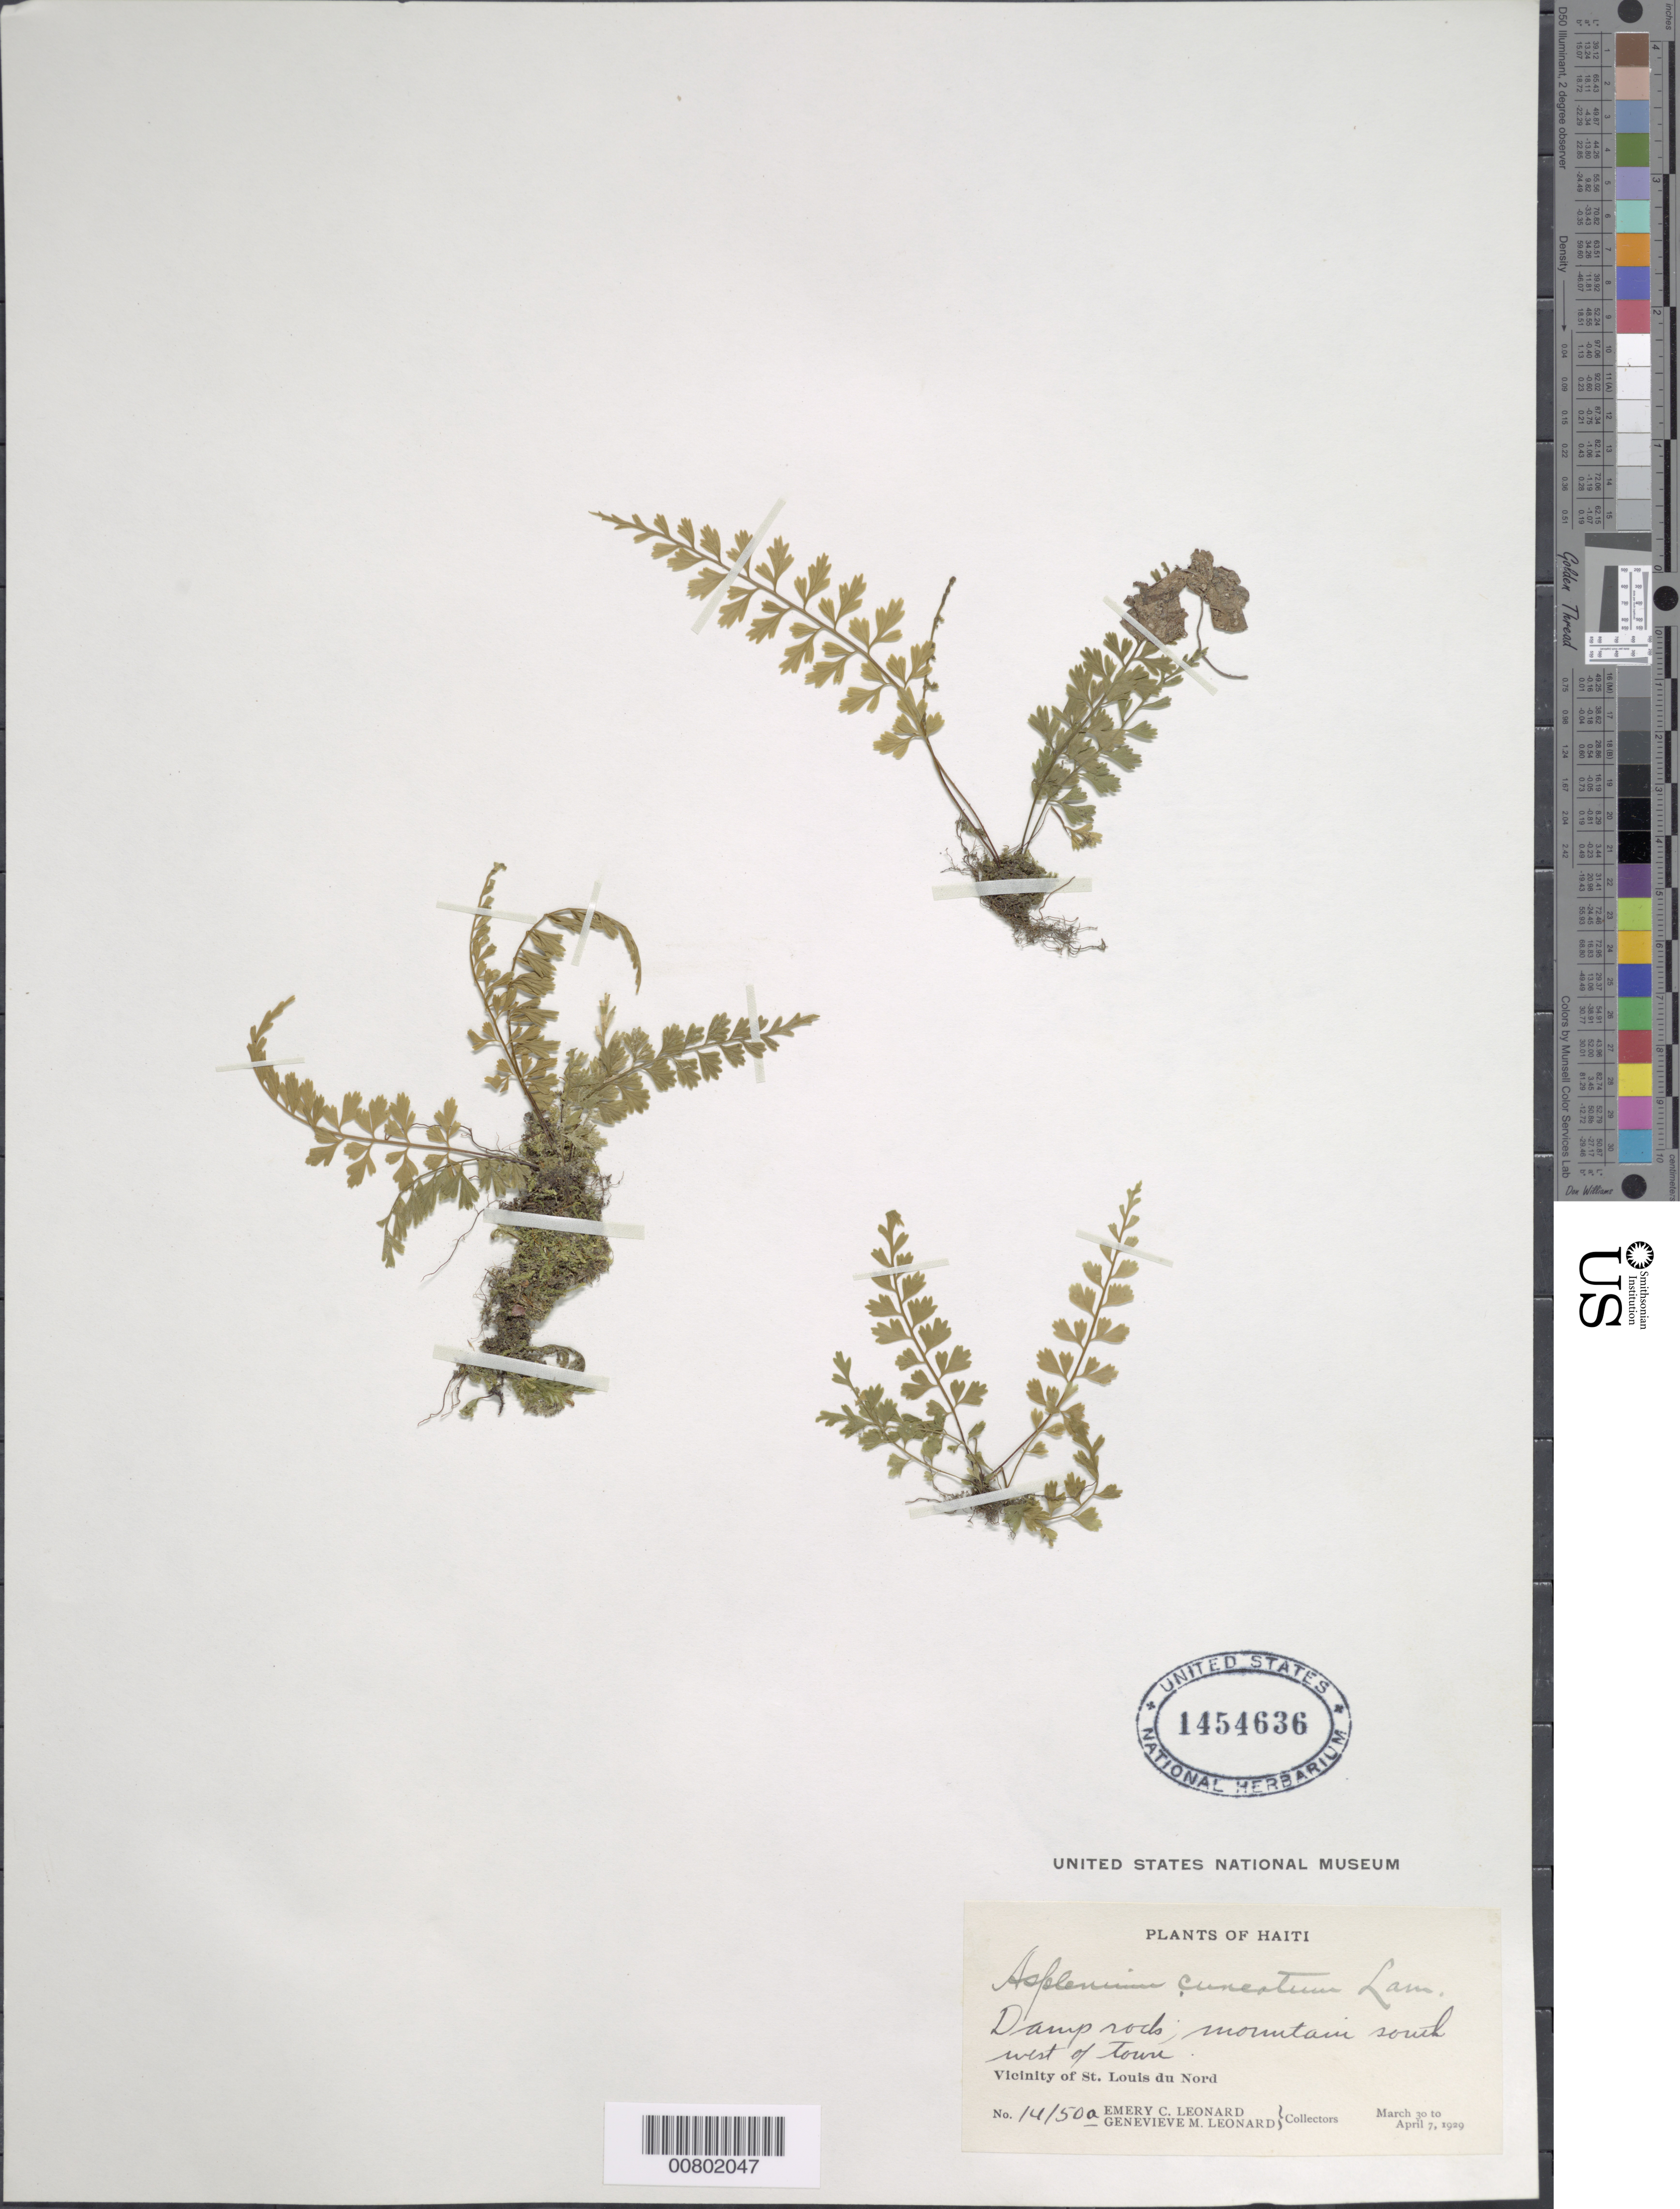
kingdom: Plantae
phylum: Tracheophyta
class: Polypodiopsida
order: Polypodiales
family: Aspleniaceae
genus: Asplenium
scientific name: Asplenium cuneatum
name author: Lam.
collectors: E. C. Leonard & G. M. Leonard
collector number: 14150a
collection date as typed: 30 Mar 1929 to 07 Apr 1929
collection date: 1929-03-30/1929-04-07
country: Haiti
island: Hispaniola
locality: St. Louis du Nord, SW of town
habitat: Damp rock, mountain slope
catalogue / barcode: US 1454636